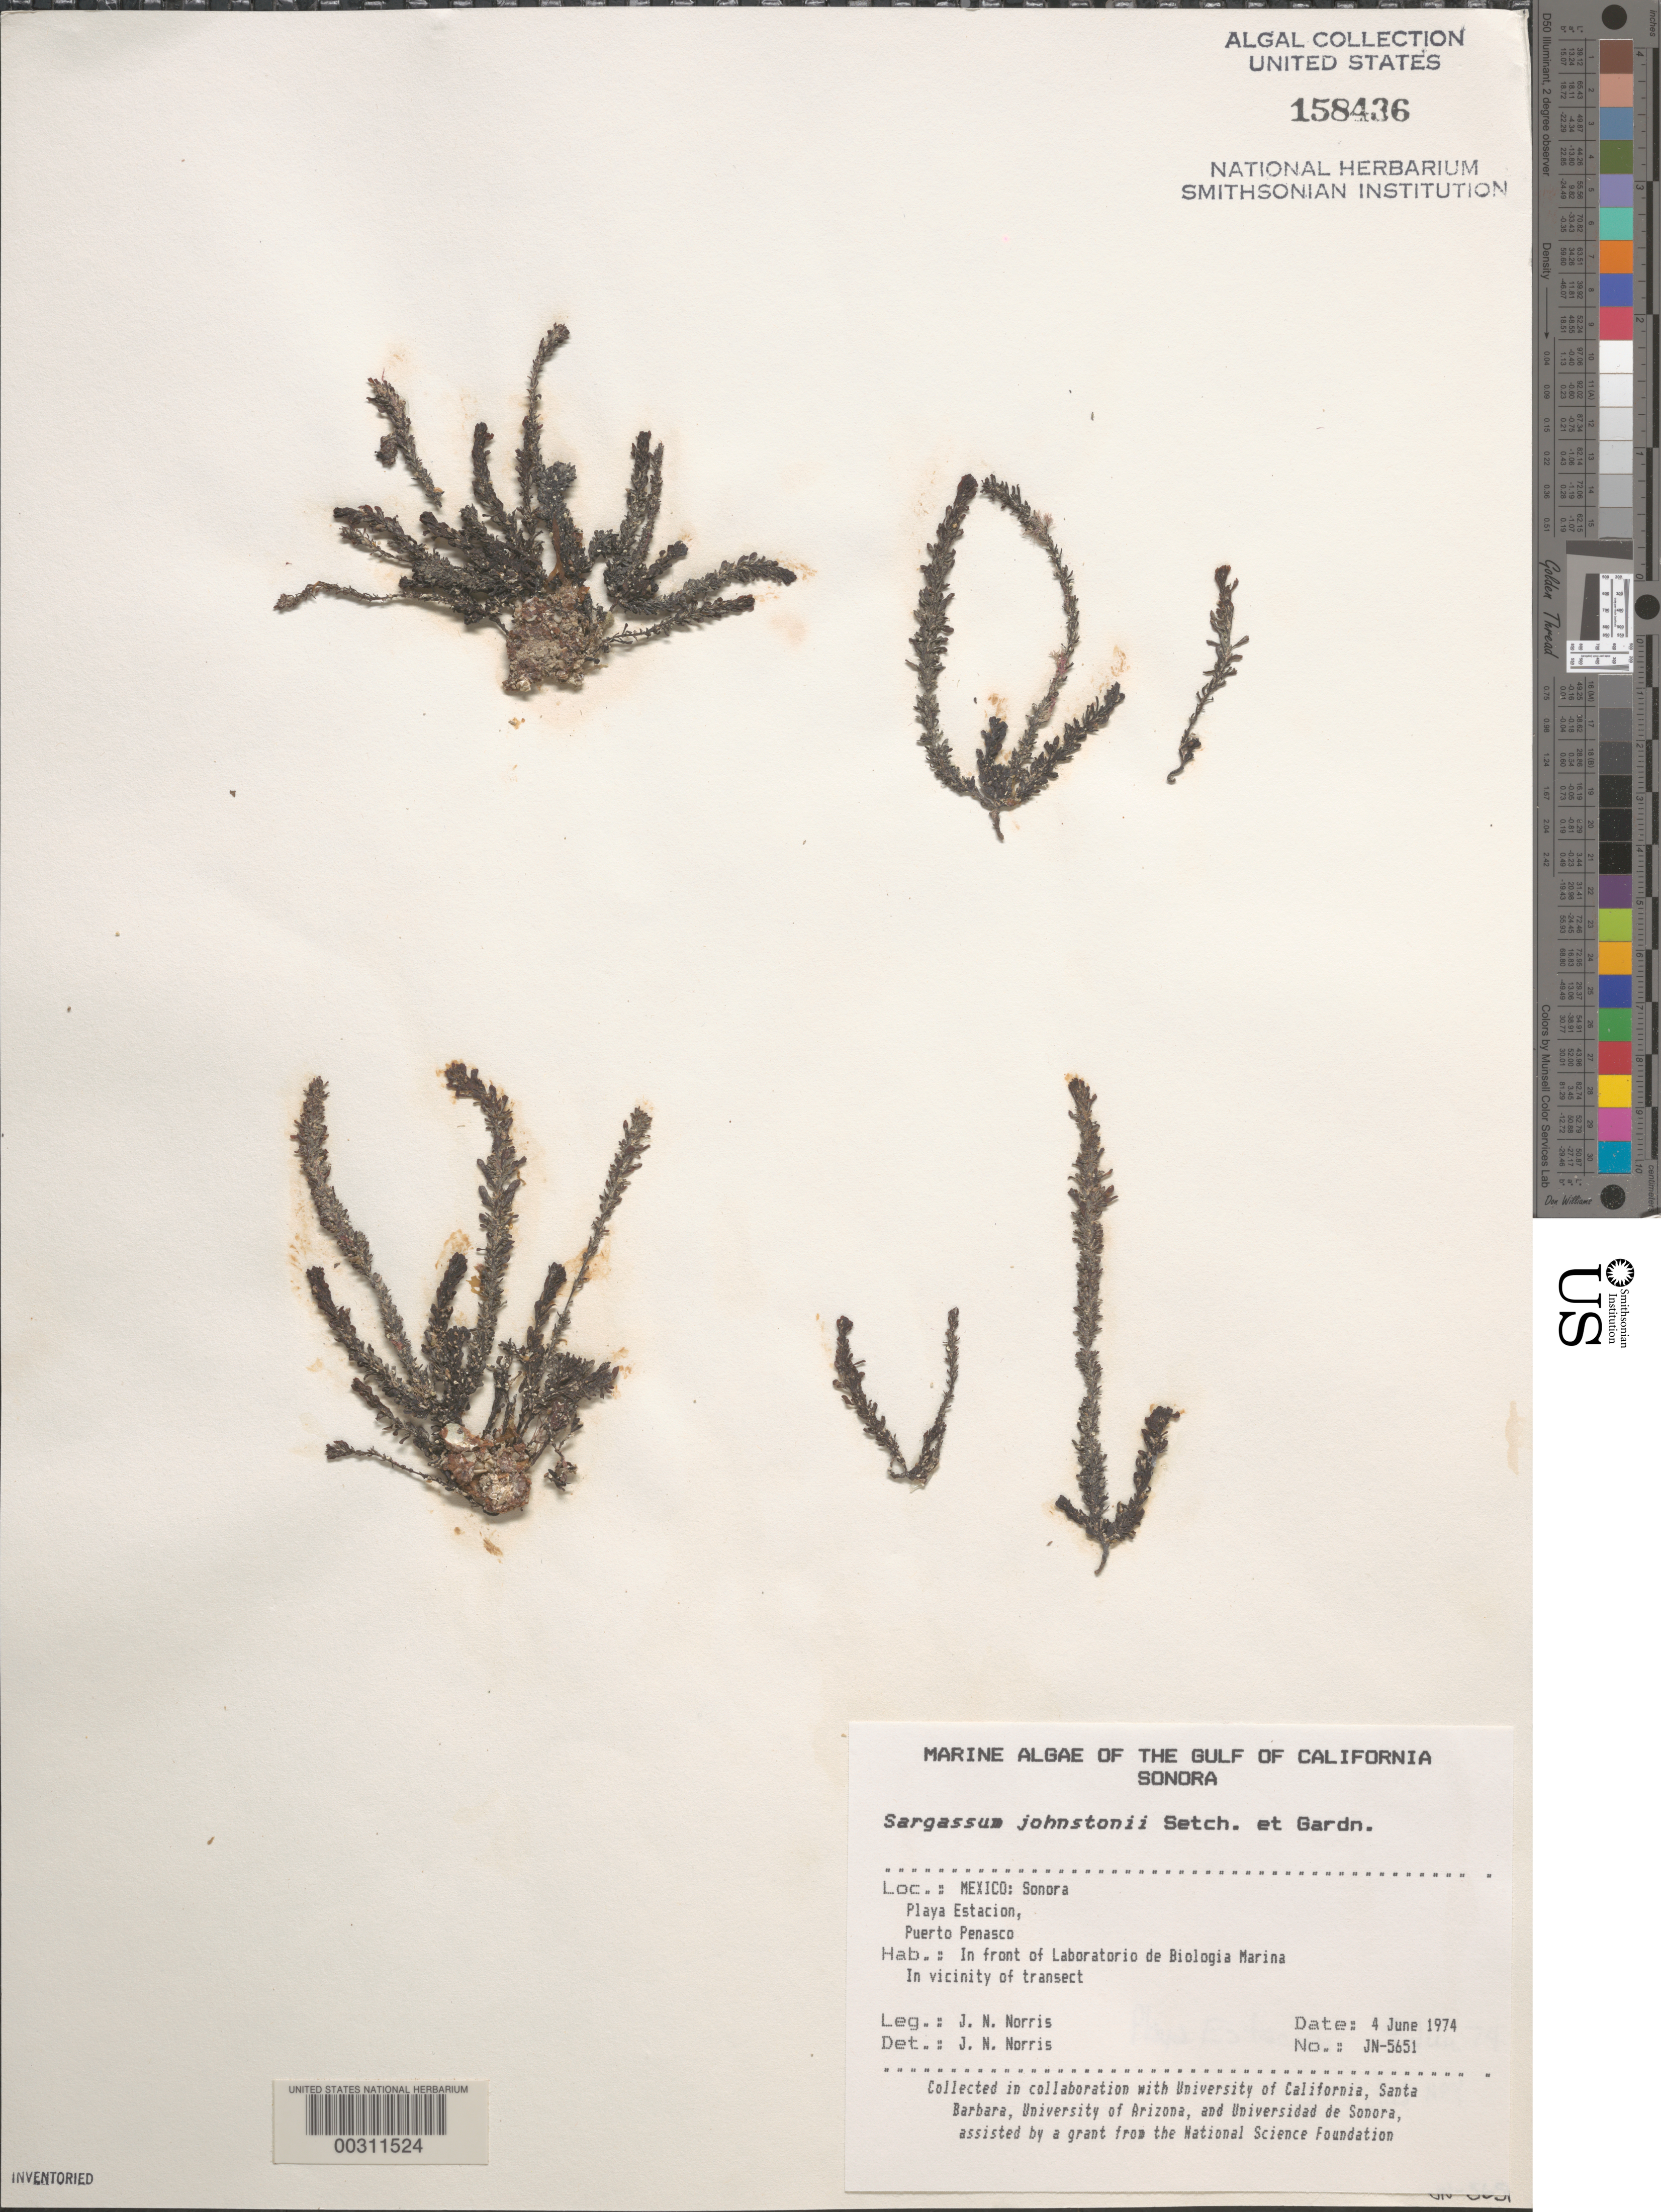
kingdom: Chromista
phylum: Ochrophyta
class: Phaeophyceae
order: Fucales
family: Sargassaceae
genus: Sargassum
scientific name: Sargassum johnstonii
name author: Setchell & N.L. Gardner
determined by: Norris, James N.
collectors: J. N. Norris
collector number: JN-5651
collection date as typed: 04 Jun 1974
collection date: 1974-06-04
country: Mexico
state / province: Sonora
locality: Playa Estacion, Puerto Penasco, Laboratorio de Biologia Marina shore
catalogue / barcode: US 158436